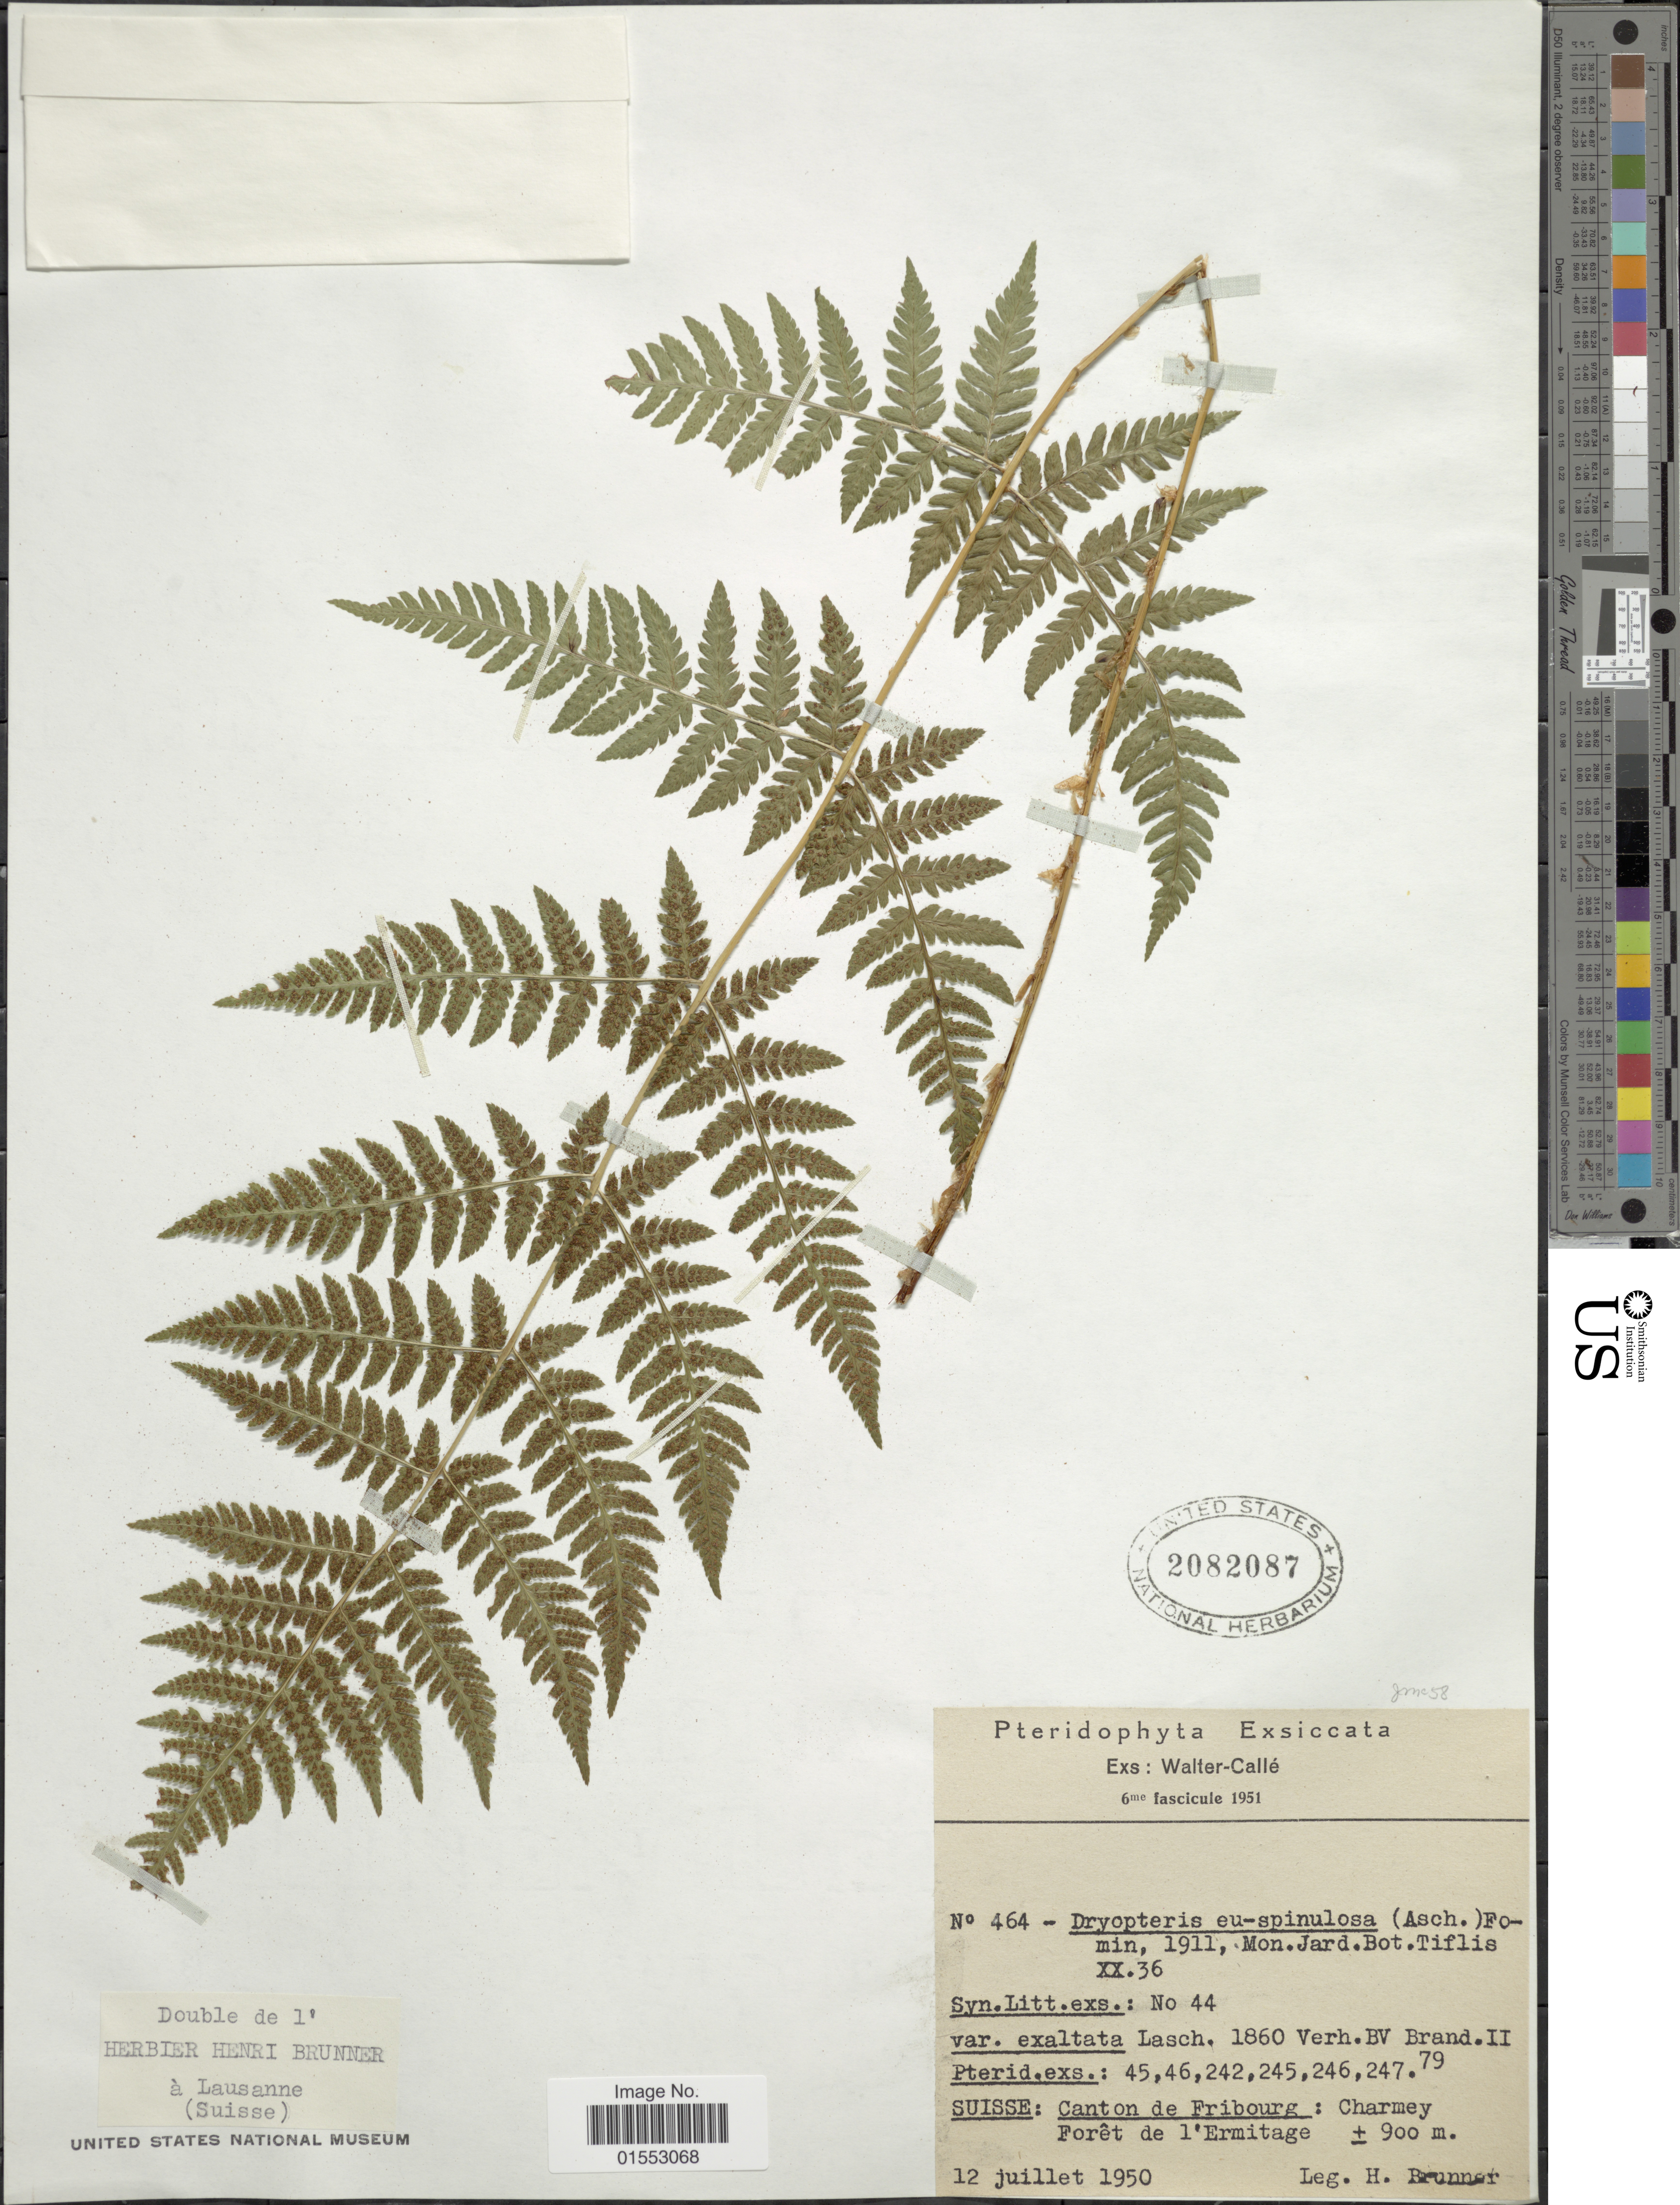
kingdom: Plantae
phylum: Tracheophyta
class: Polypodiopsida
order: Polypodiales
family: Dryopteridaceae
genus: Dryopteris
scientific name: Dryopteris carthusiana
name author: (Villars) H.P. Fuchs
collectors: H. Brunner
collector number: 464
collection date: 1950-07-12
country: Switzerland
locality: Suisse: Canton de Fribourg: Charmey. Foret de l'Ermitage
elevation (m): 900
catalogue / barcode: US 2082087